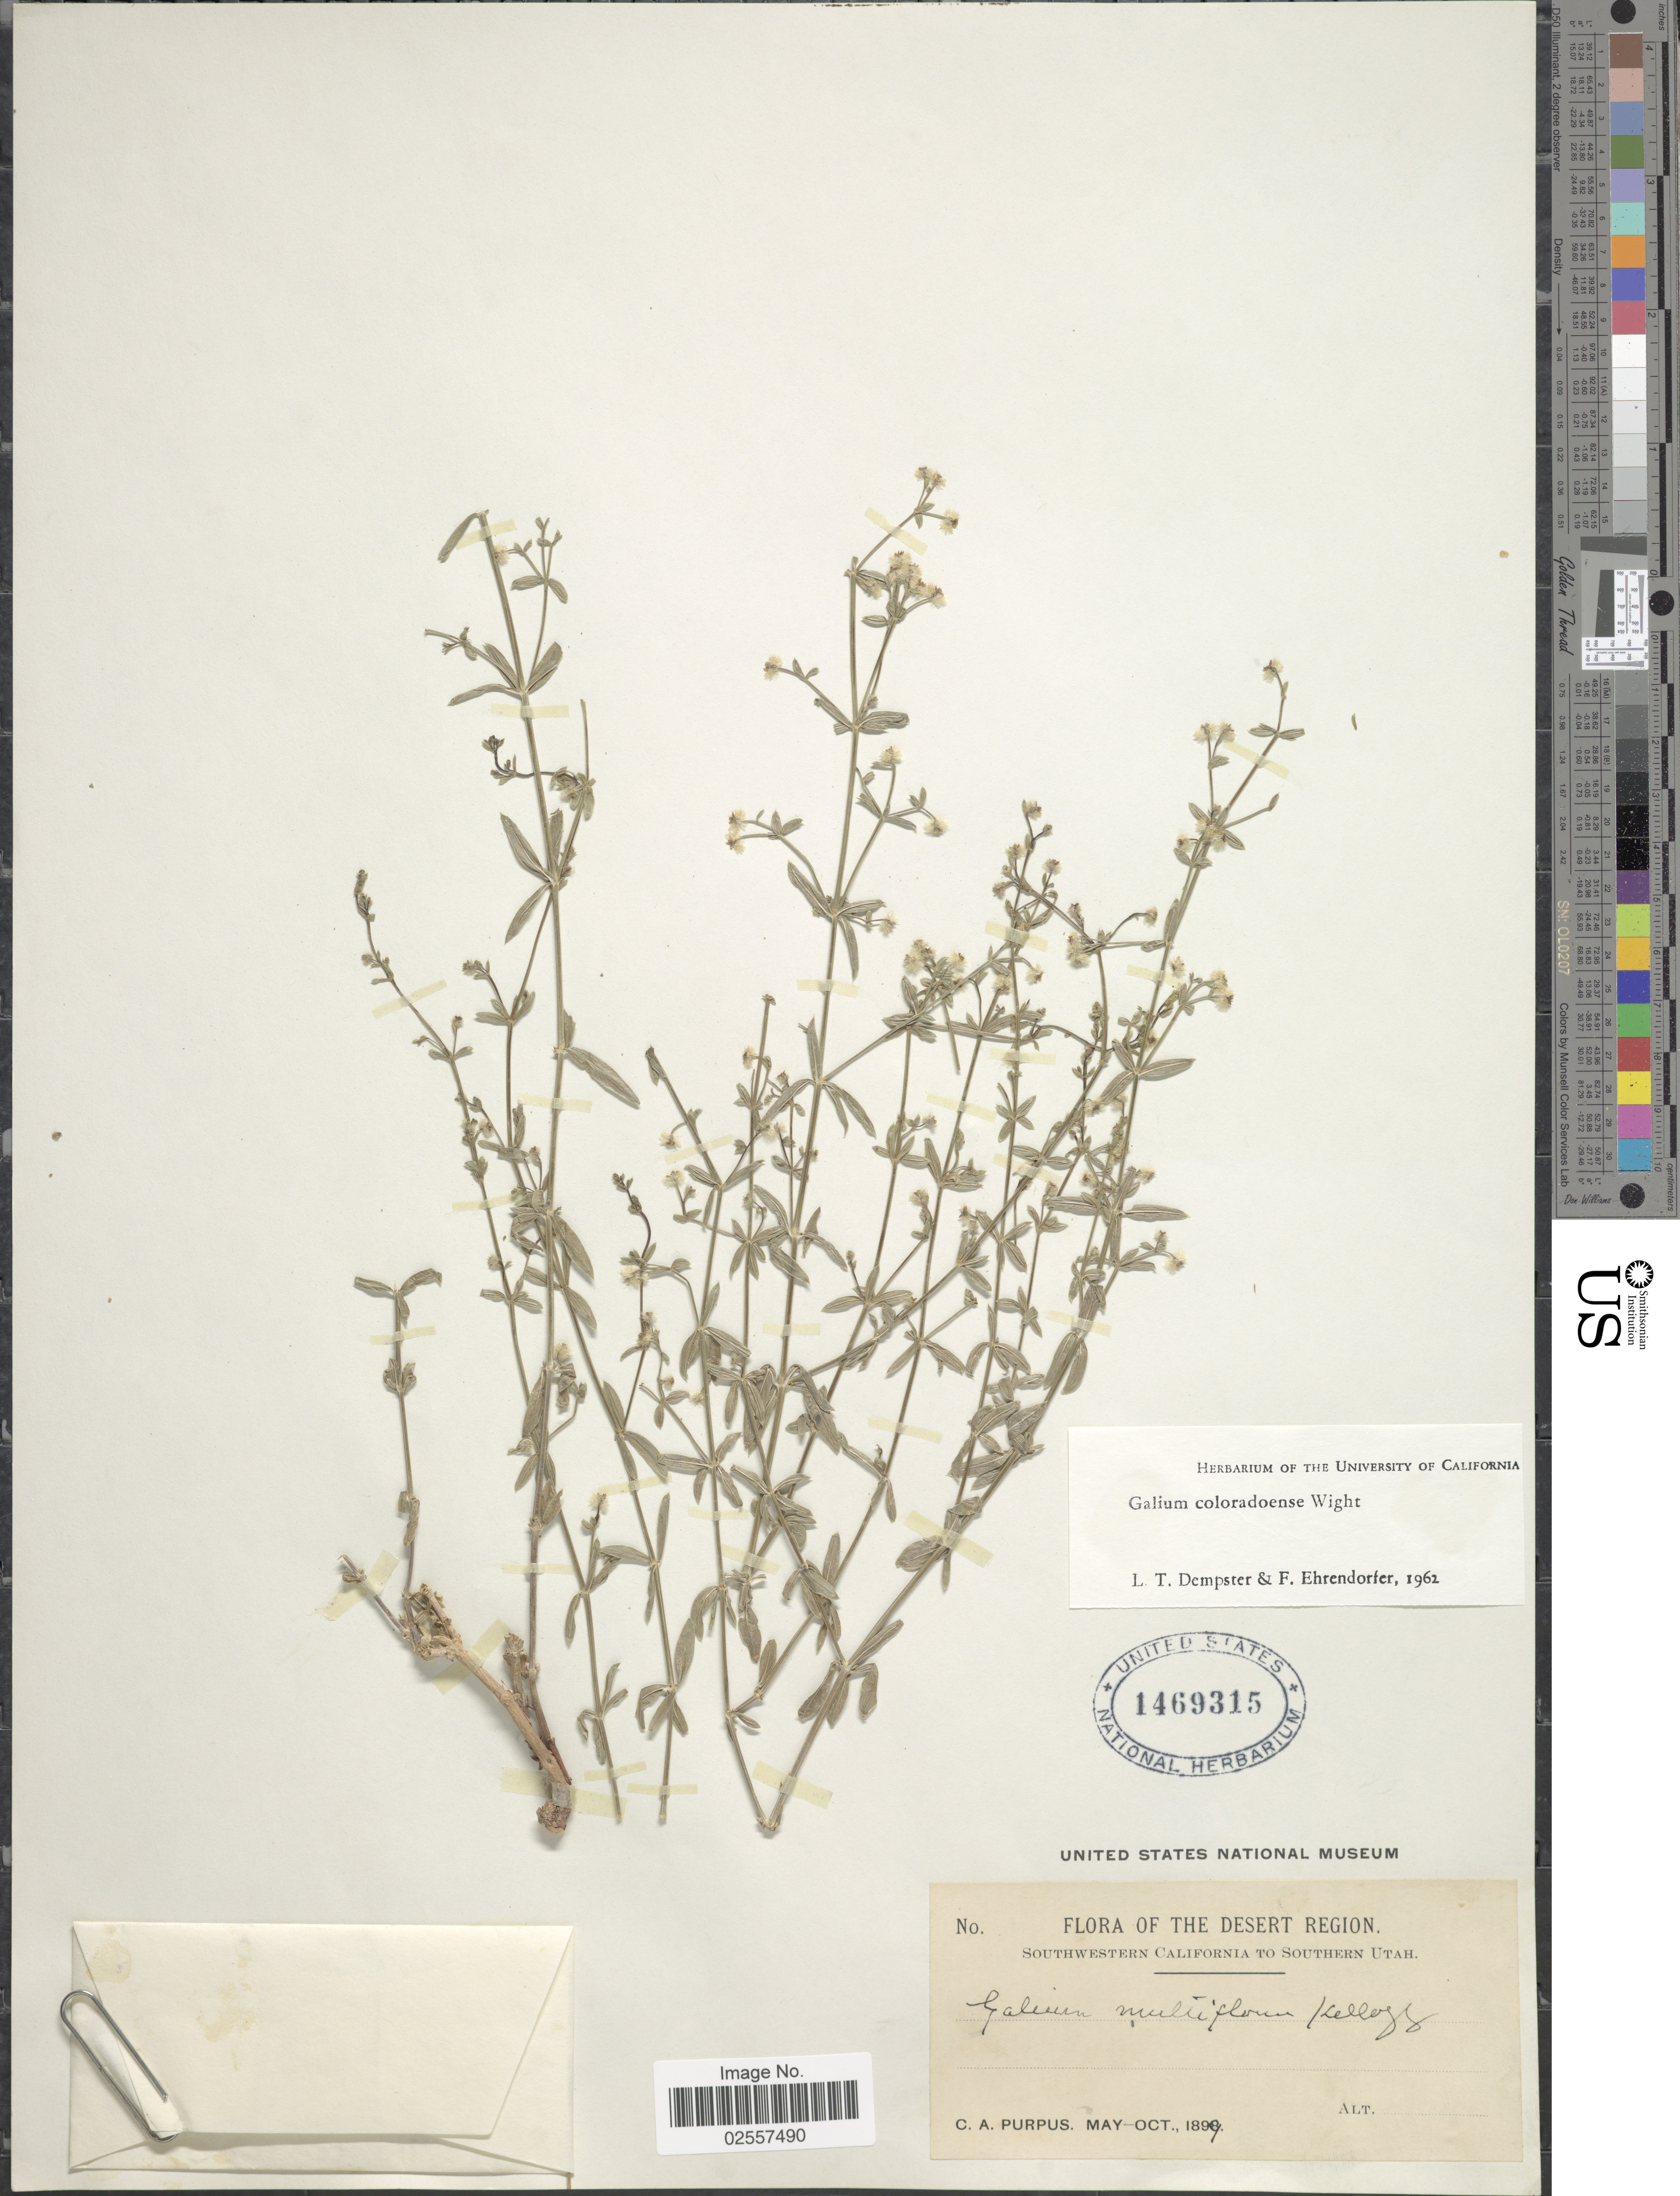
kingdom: Plantae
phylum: Tracheophyta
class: Magnoliopsida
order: Gentianales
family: Rubiaceae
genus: Galium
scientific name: Galium coloradoense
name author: W.F. Wright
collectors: C. A. Purpus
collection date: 1899-05/1899-10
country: United States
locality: The Desert Region, Southwestern California to Southern Utah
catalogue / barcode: US 1469315